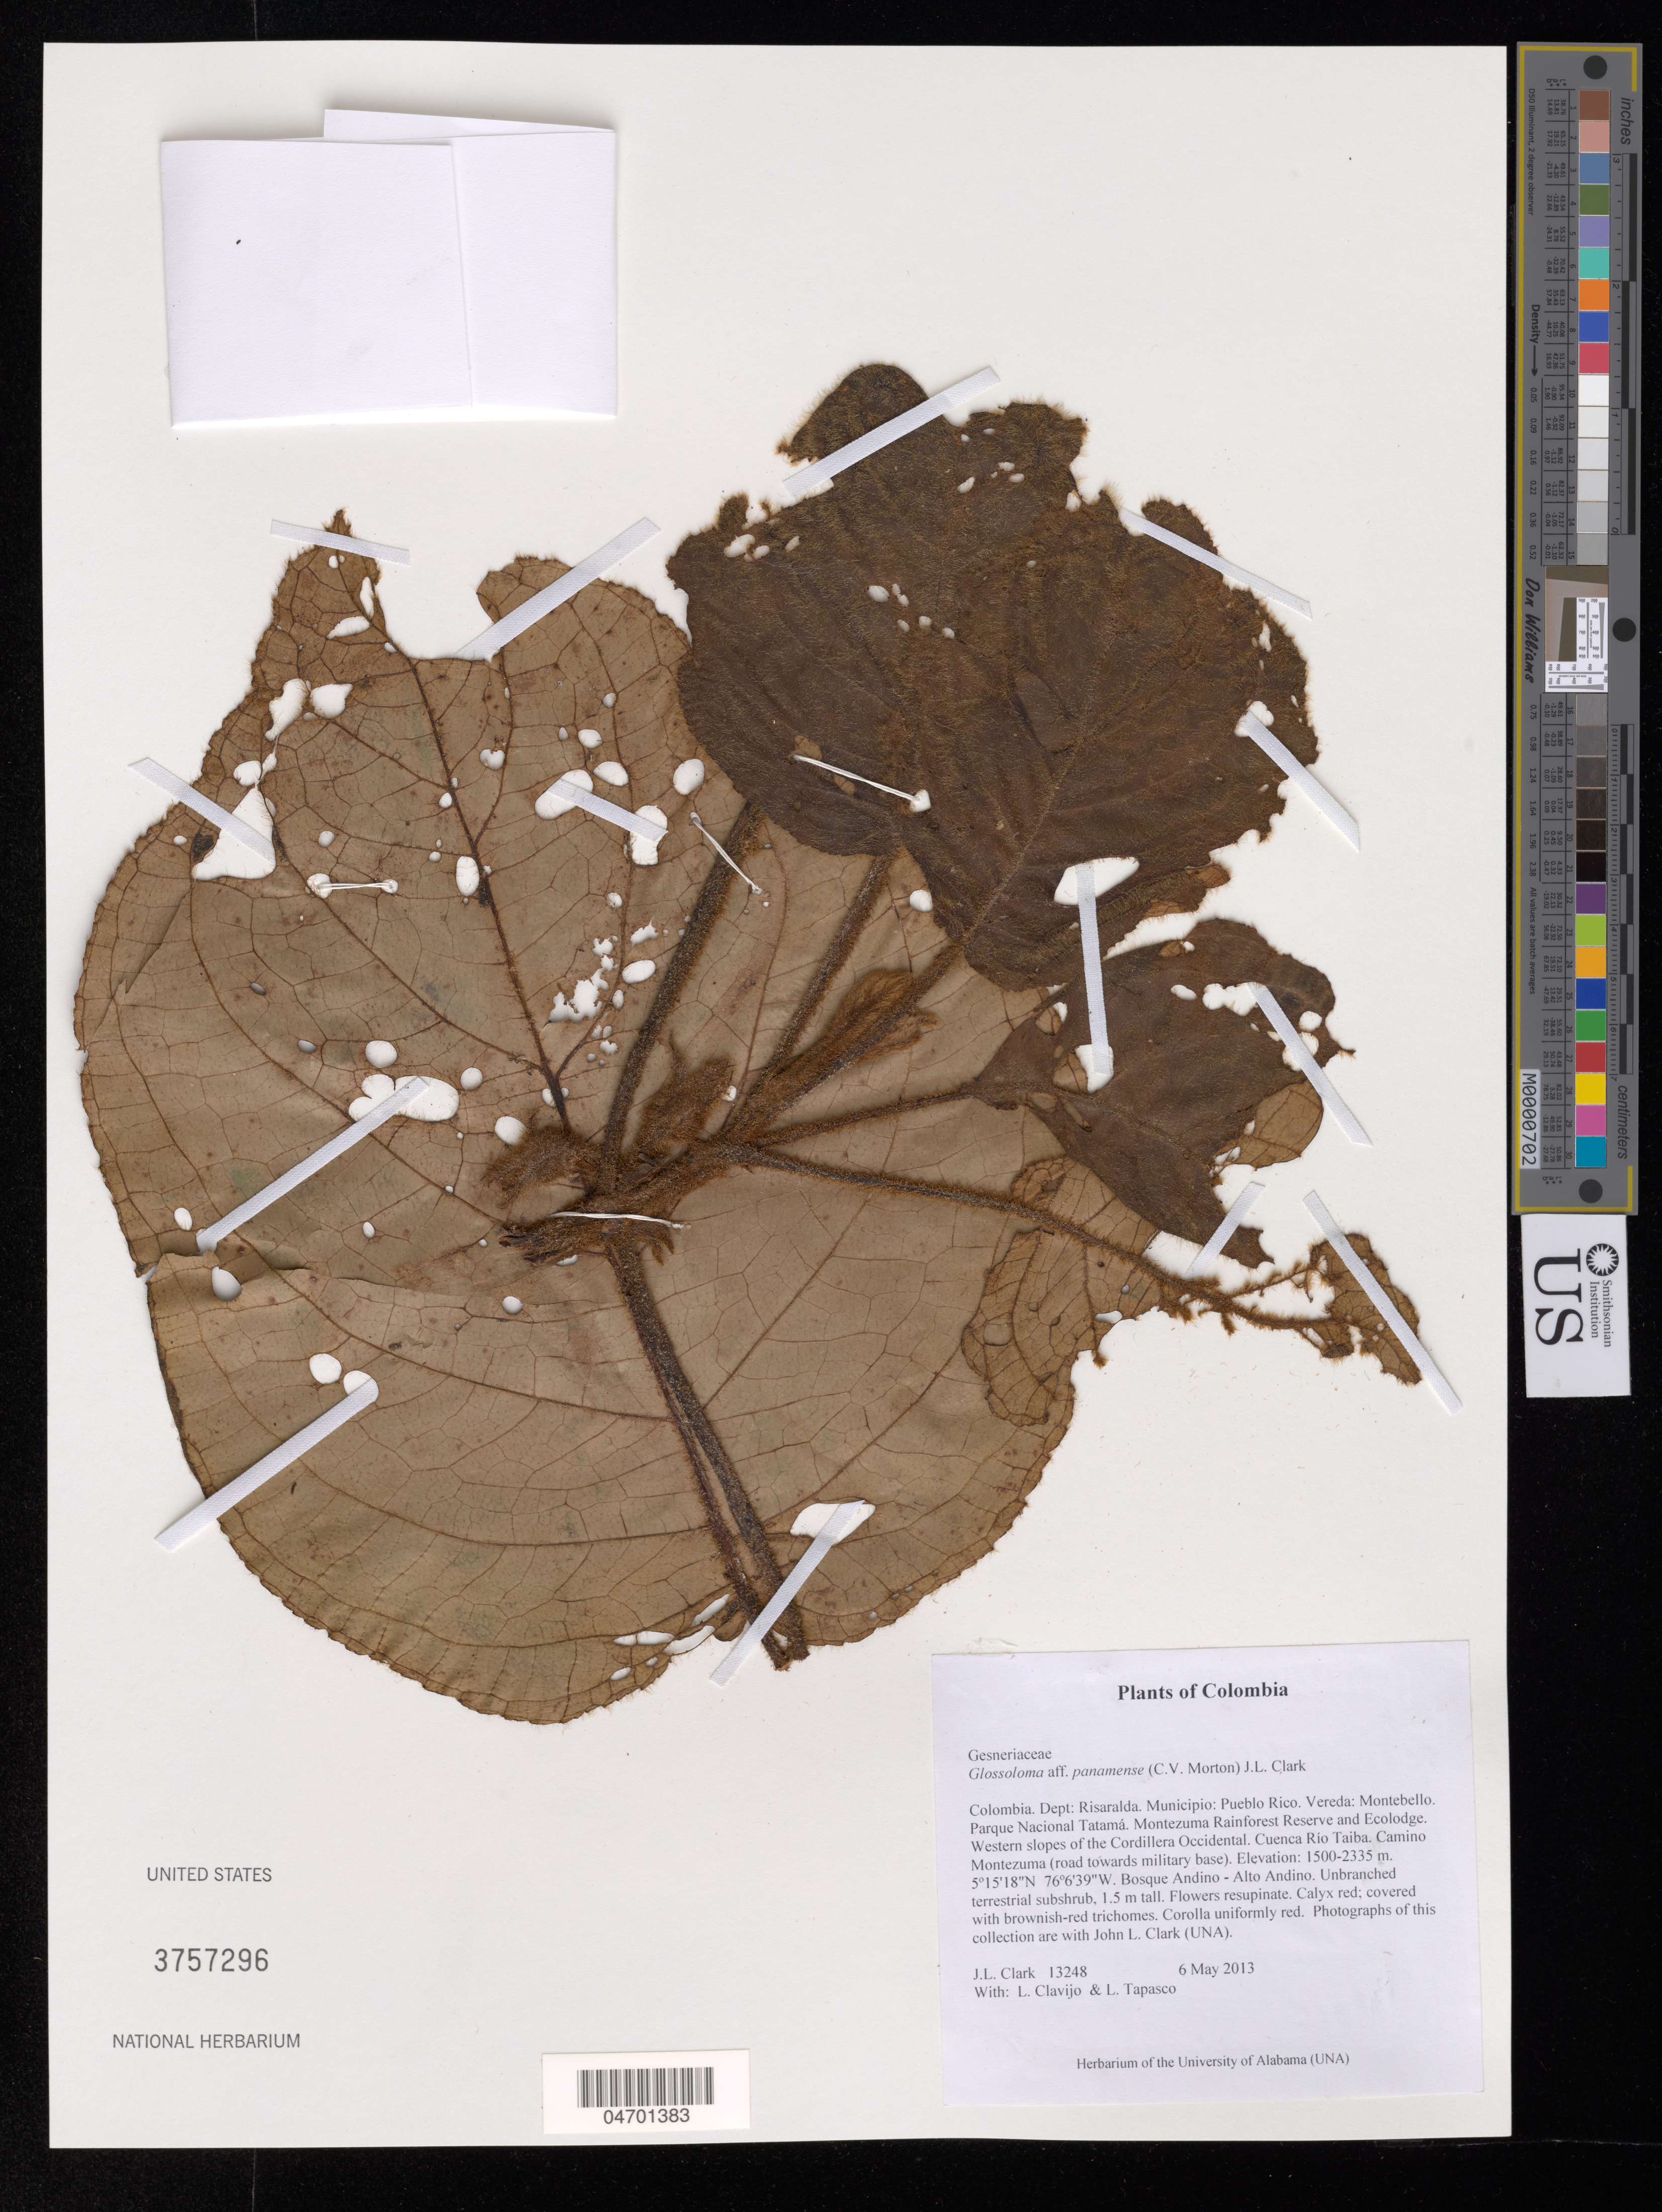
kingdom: Plantae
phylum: Tracheophyta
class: Magnoliopsida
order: Lamiales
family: Gesneriaceae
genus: Glossoloma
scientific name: Glossoloma panamense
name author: (C.V. Morton) J.L. Clark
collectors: J. L. Clark, L. Clavijo & D. Olstein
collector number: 13248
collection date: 2013-05-06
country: Colombia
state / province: Risaralda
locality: Dept: Risaralda. Municipio: Pueblo Rico. Vereda: Montebello. Parque Nacional Tatamá. Montezuma Rainforest Reserve and Ecolodge. Western slopes of the Cordillera Occidental. Cuenca Río Taiba. Camino Montezuma (road towards military base). Bosque Andino.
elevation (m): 1500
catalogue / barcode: US 3757296